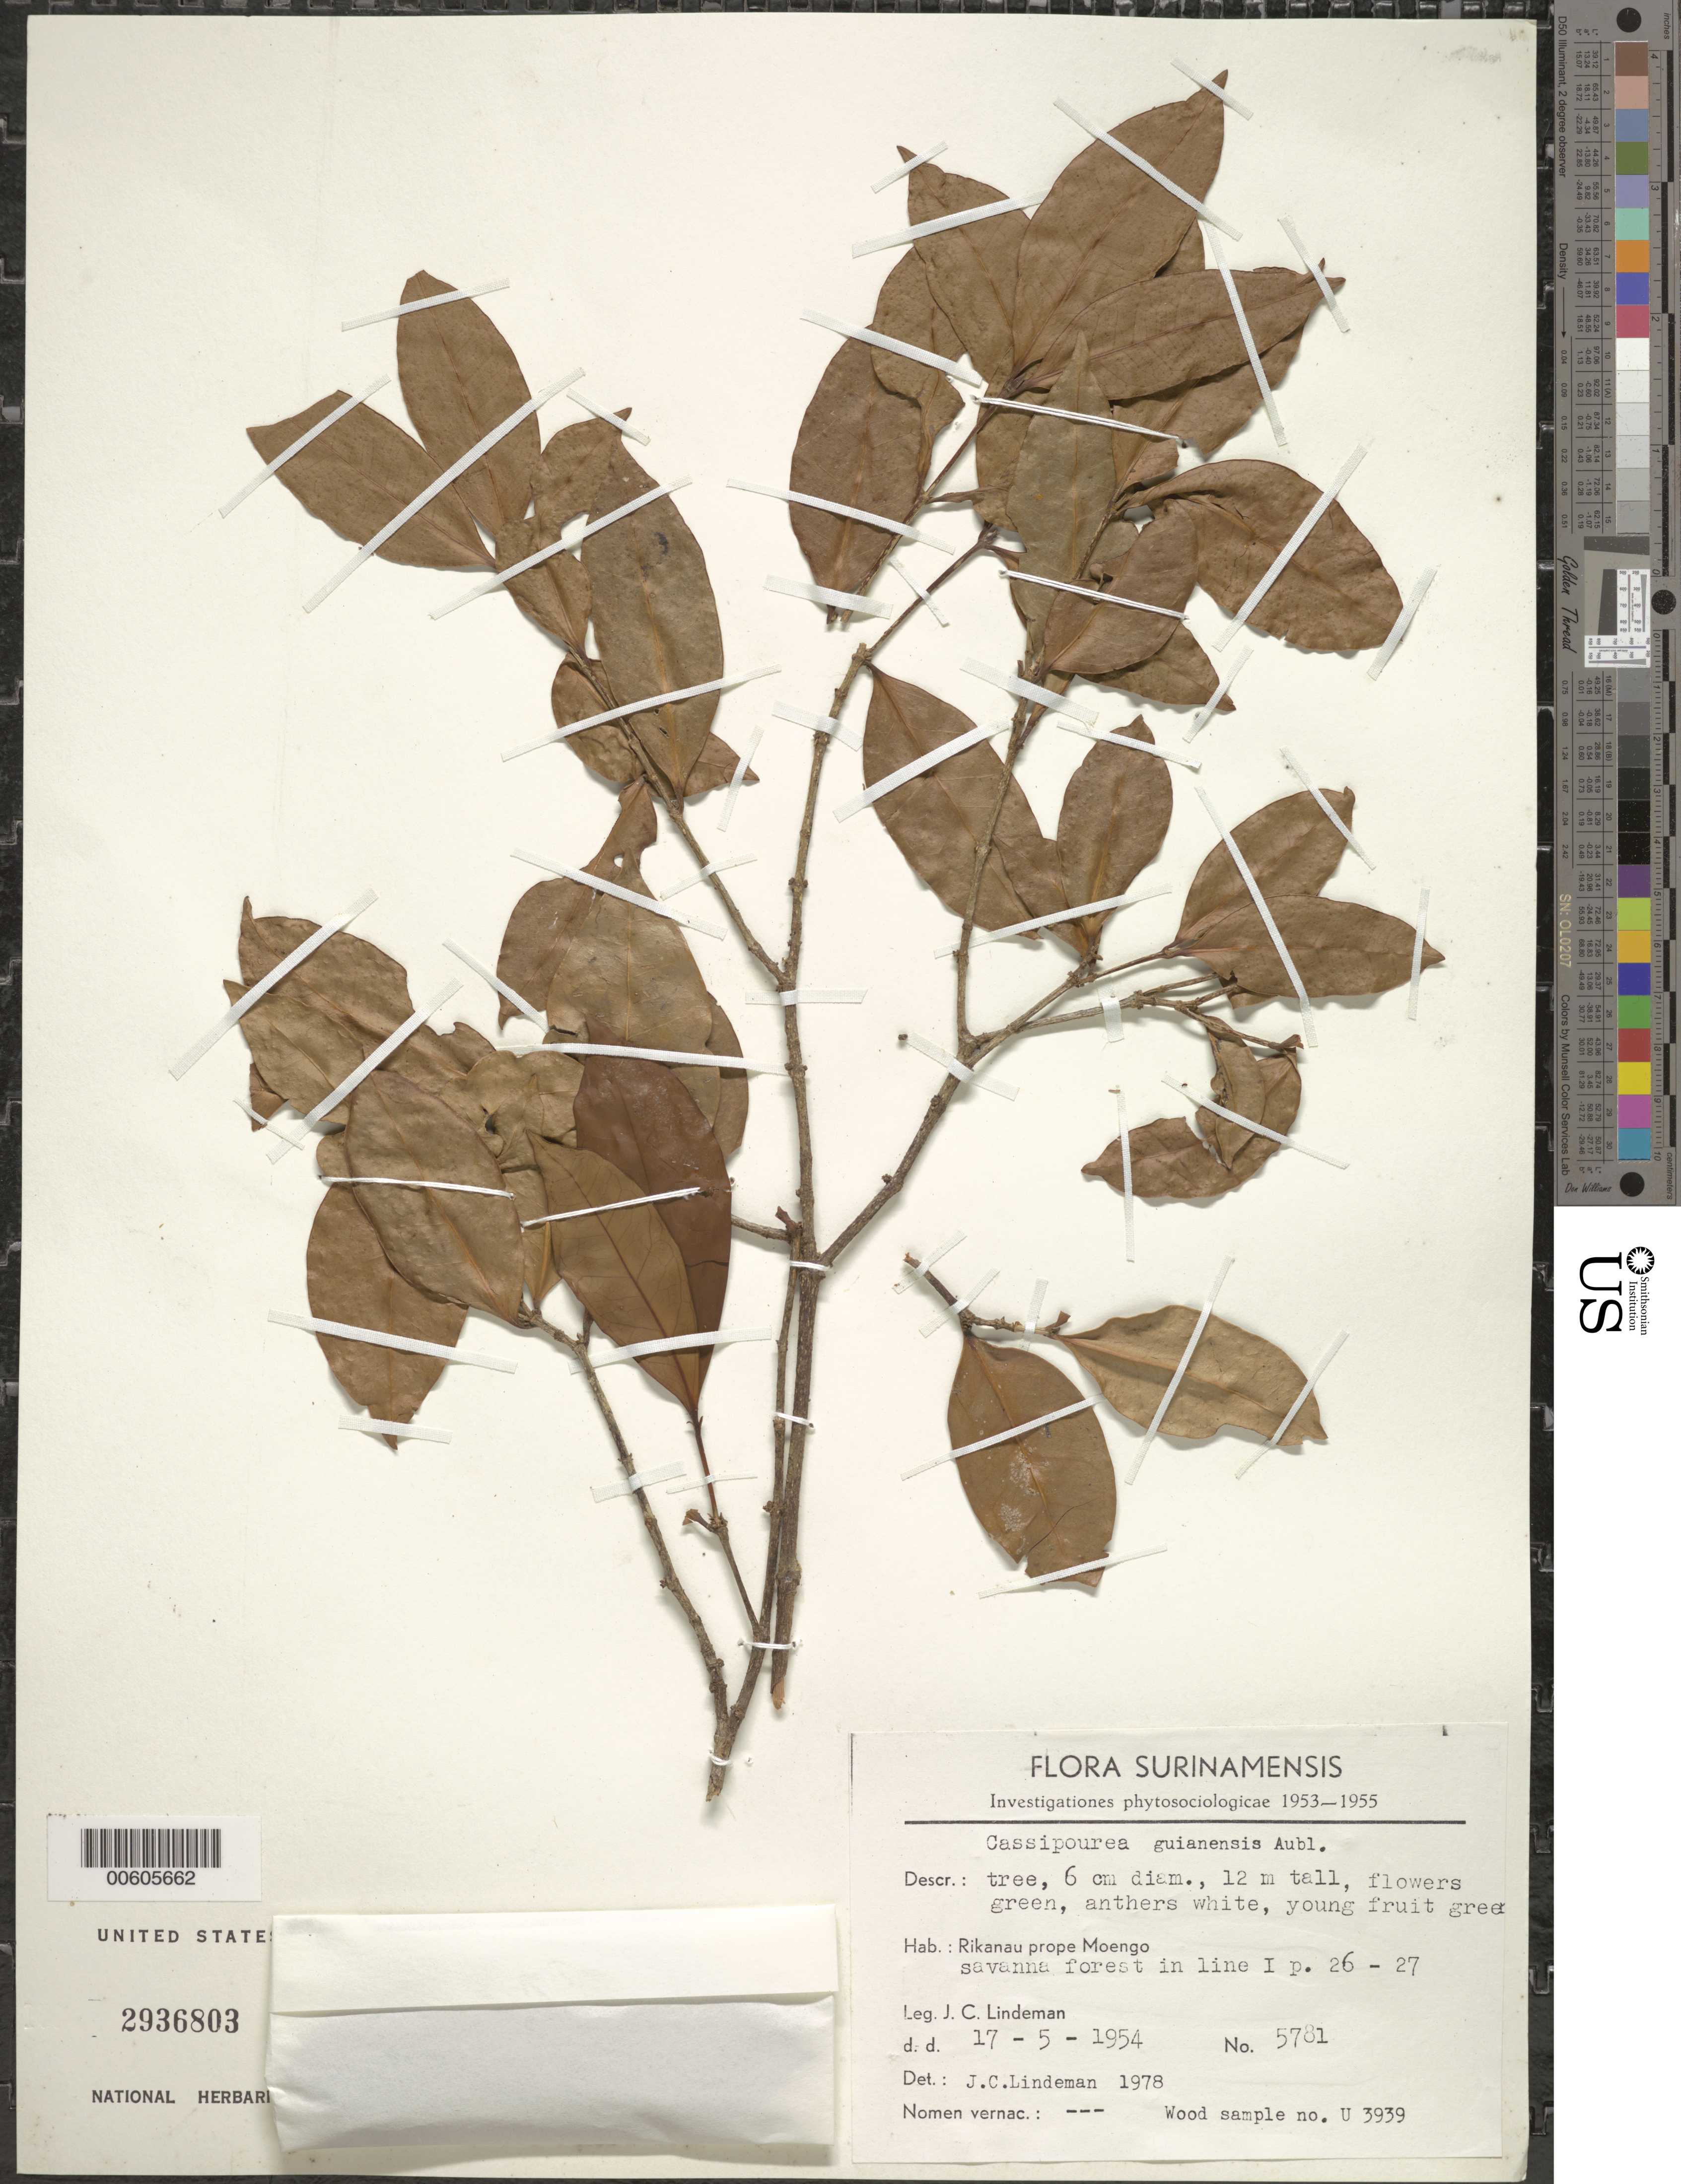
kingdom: Plantae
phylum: Tracheophyta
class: Magnoliopsida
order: Malpighiales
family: Rhizophoraceae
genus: Cassipourea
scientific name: Cassipourea guianensis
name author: Aubl.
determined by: Lindeman, J. C.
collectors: J. C. Lindeman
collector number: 5781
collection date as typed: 17-May-54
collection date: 1954-05-17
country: Suriname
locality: Rikanau, near Moengo, Line I p.26-7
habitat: Savanna forest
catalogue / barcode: US 2936803